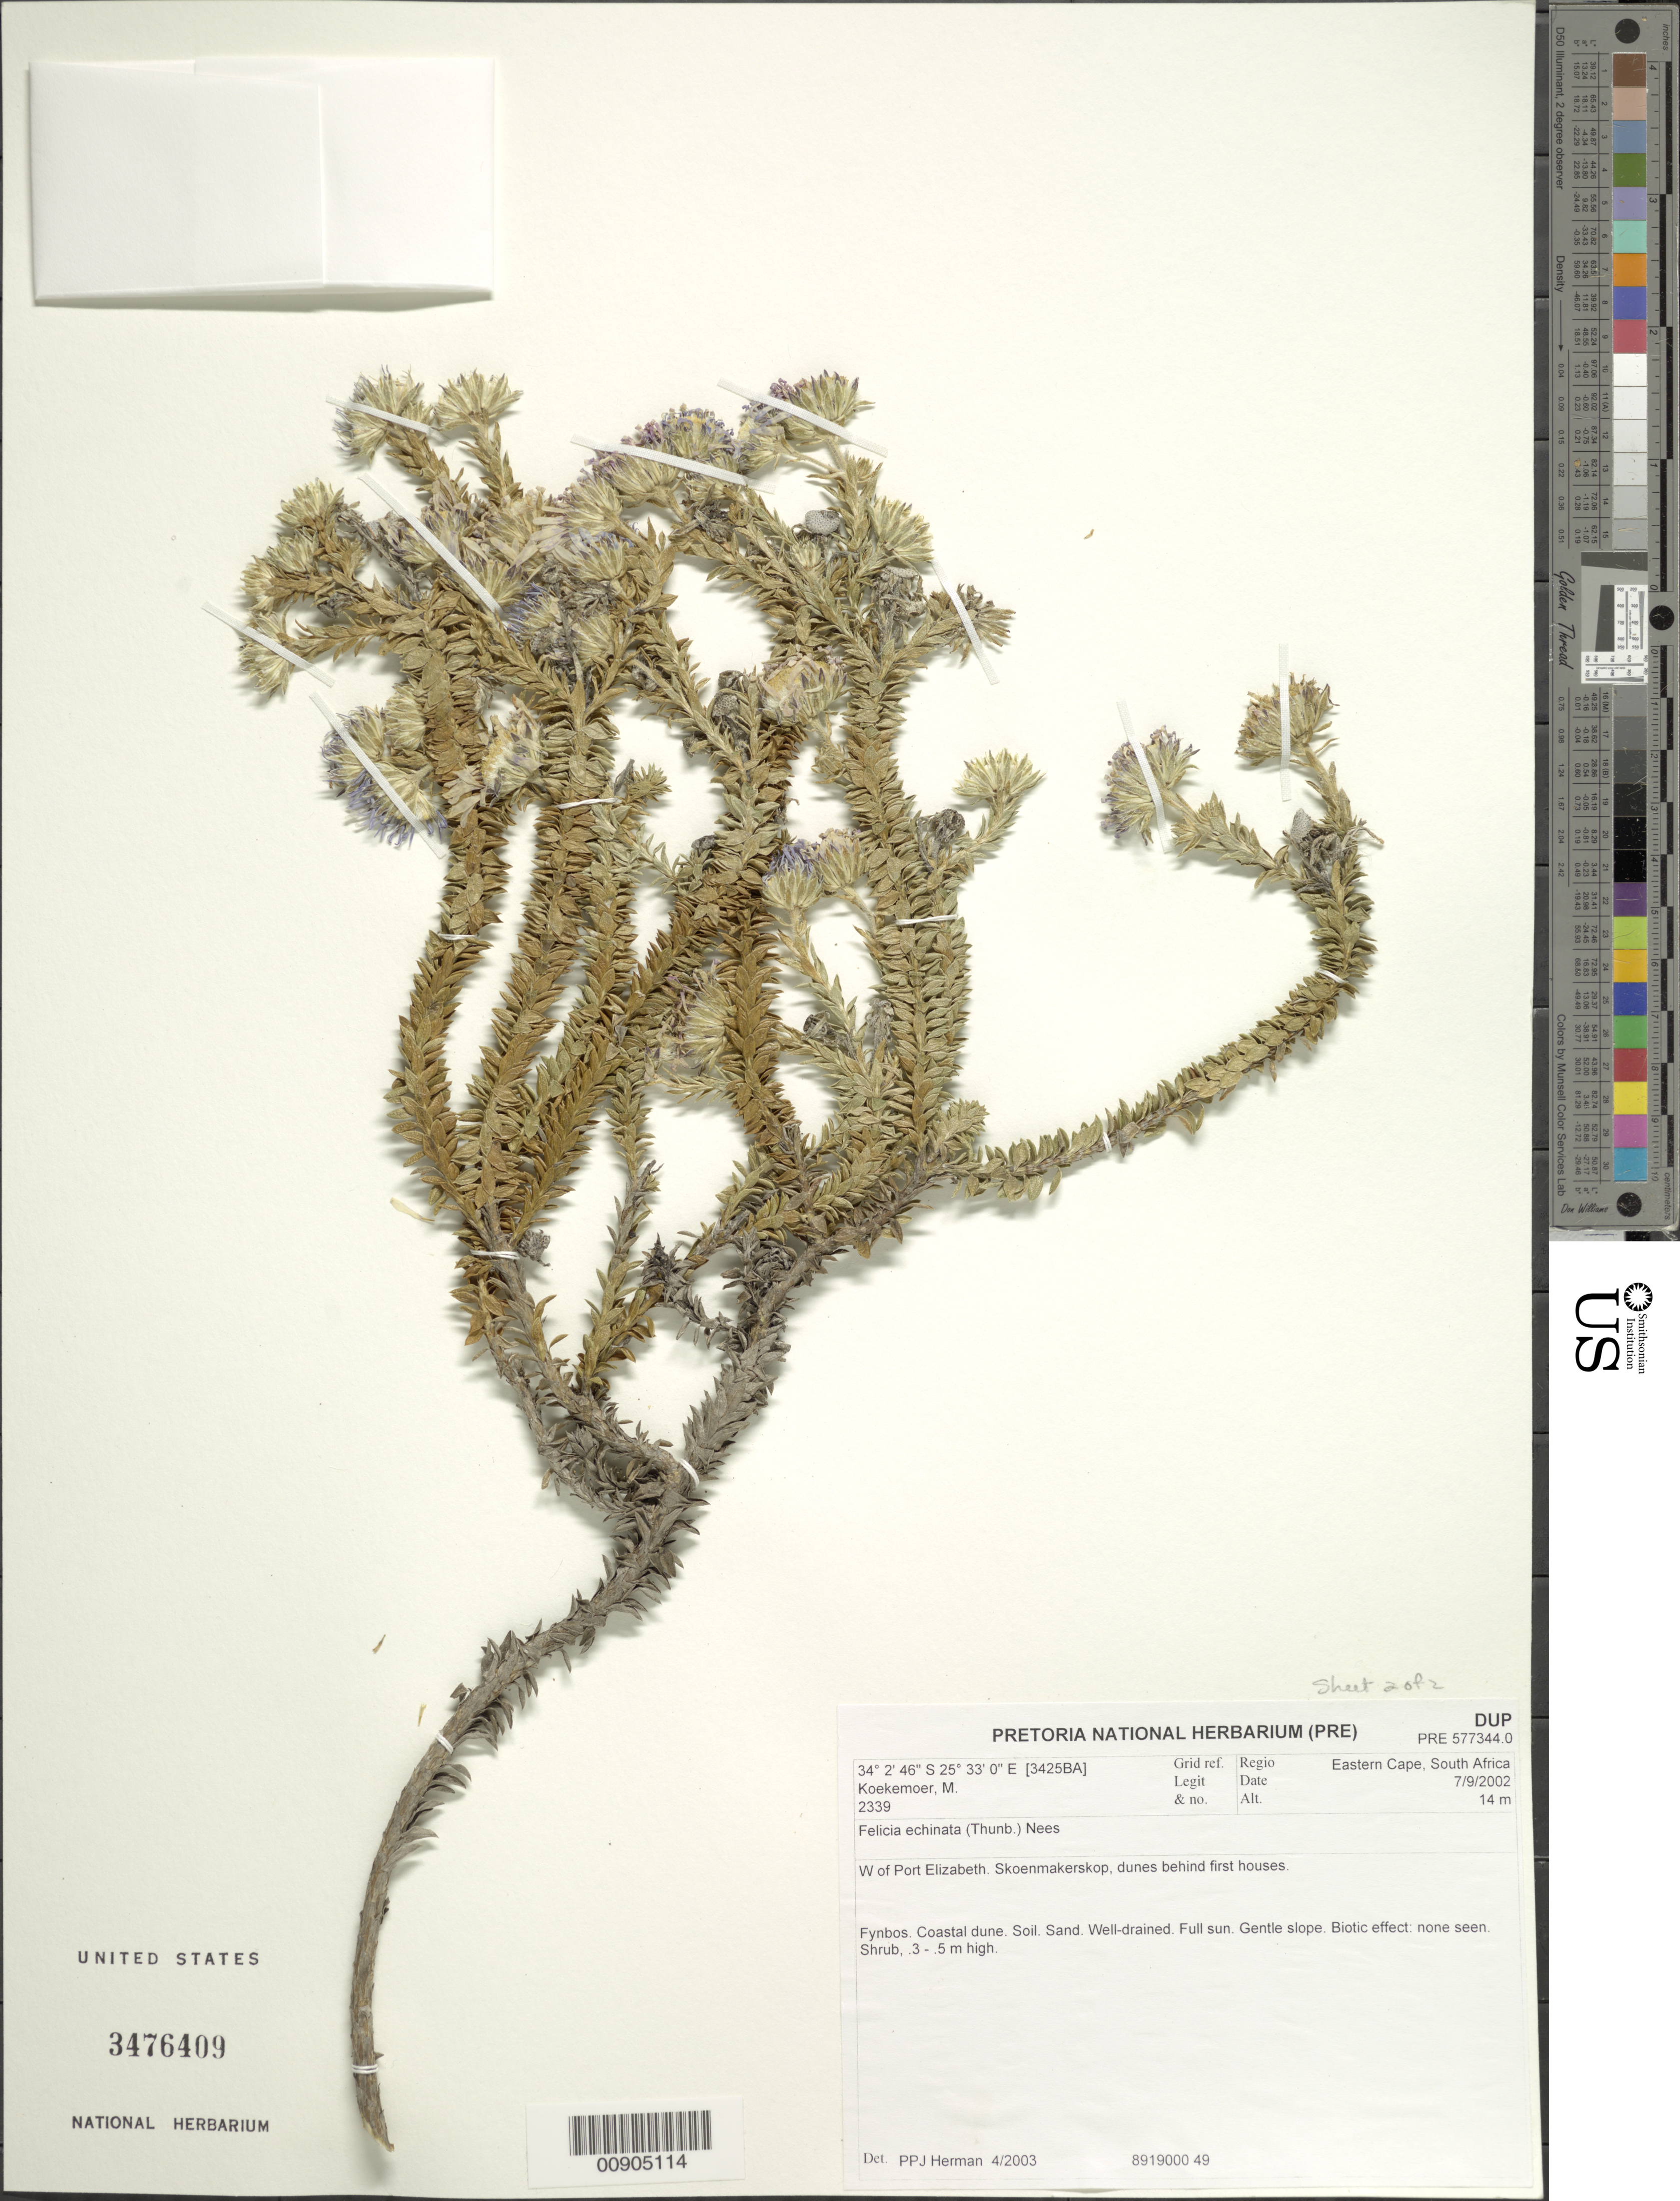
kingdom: Plantae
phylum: Tracheophyta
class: Magnoliopsida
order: Asterales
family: Asteraceae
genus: Felicia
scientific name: Felicia echinata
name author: (Thunb.) Nees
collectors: M. Koekemoer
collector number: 2339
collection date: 2002-09-07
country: South Africa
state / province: Eastern Cape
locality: W of Port Elizabeth. Skoenmakerskop, dunes behind first houses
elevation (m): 14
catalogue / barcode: US 3476409